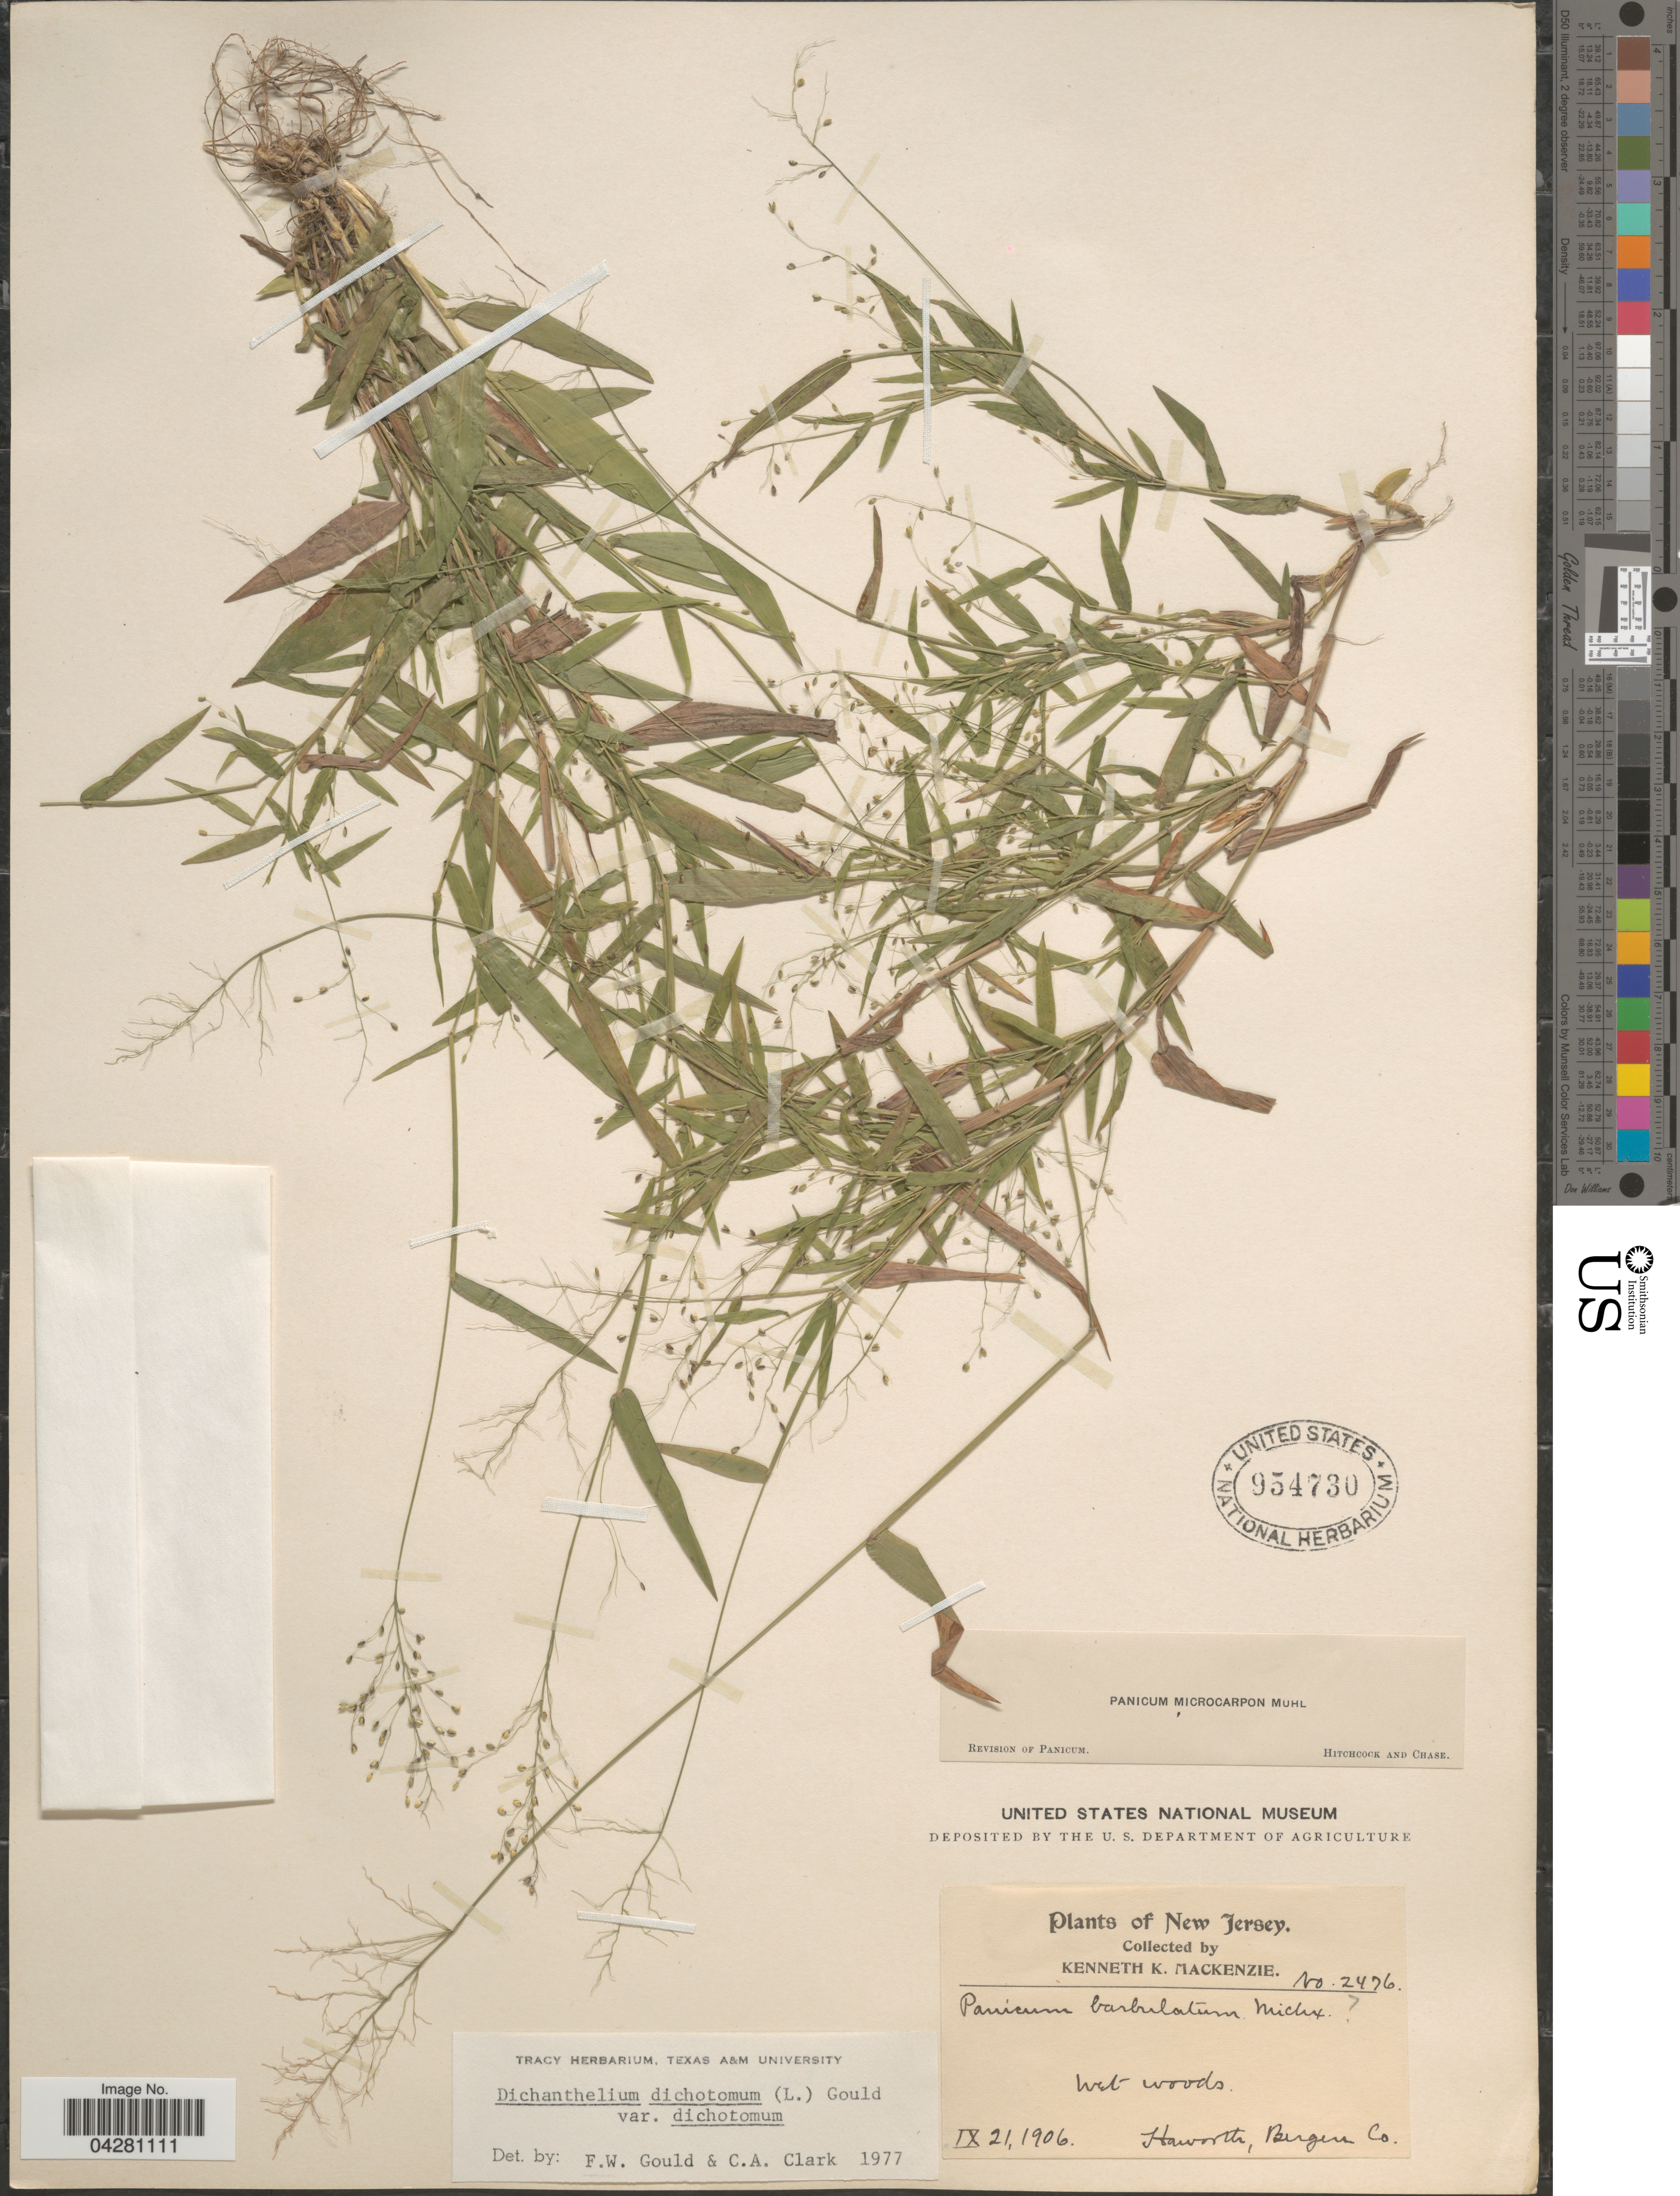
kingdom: Plantae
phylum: Tracheophyta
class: Liliopsida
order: Poales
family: Poaceae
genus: Dichanthelium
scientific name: Dichanthelium dichotomum var. dichotomum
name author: (L.) Gould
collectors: K. K. Mackenzie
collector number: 2476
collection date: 1906-09-21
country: United States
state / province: New Jersey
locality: Haworth, Bergess Co.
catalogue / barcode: US 954730